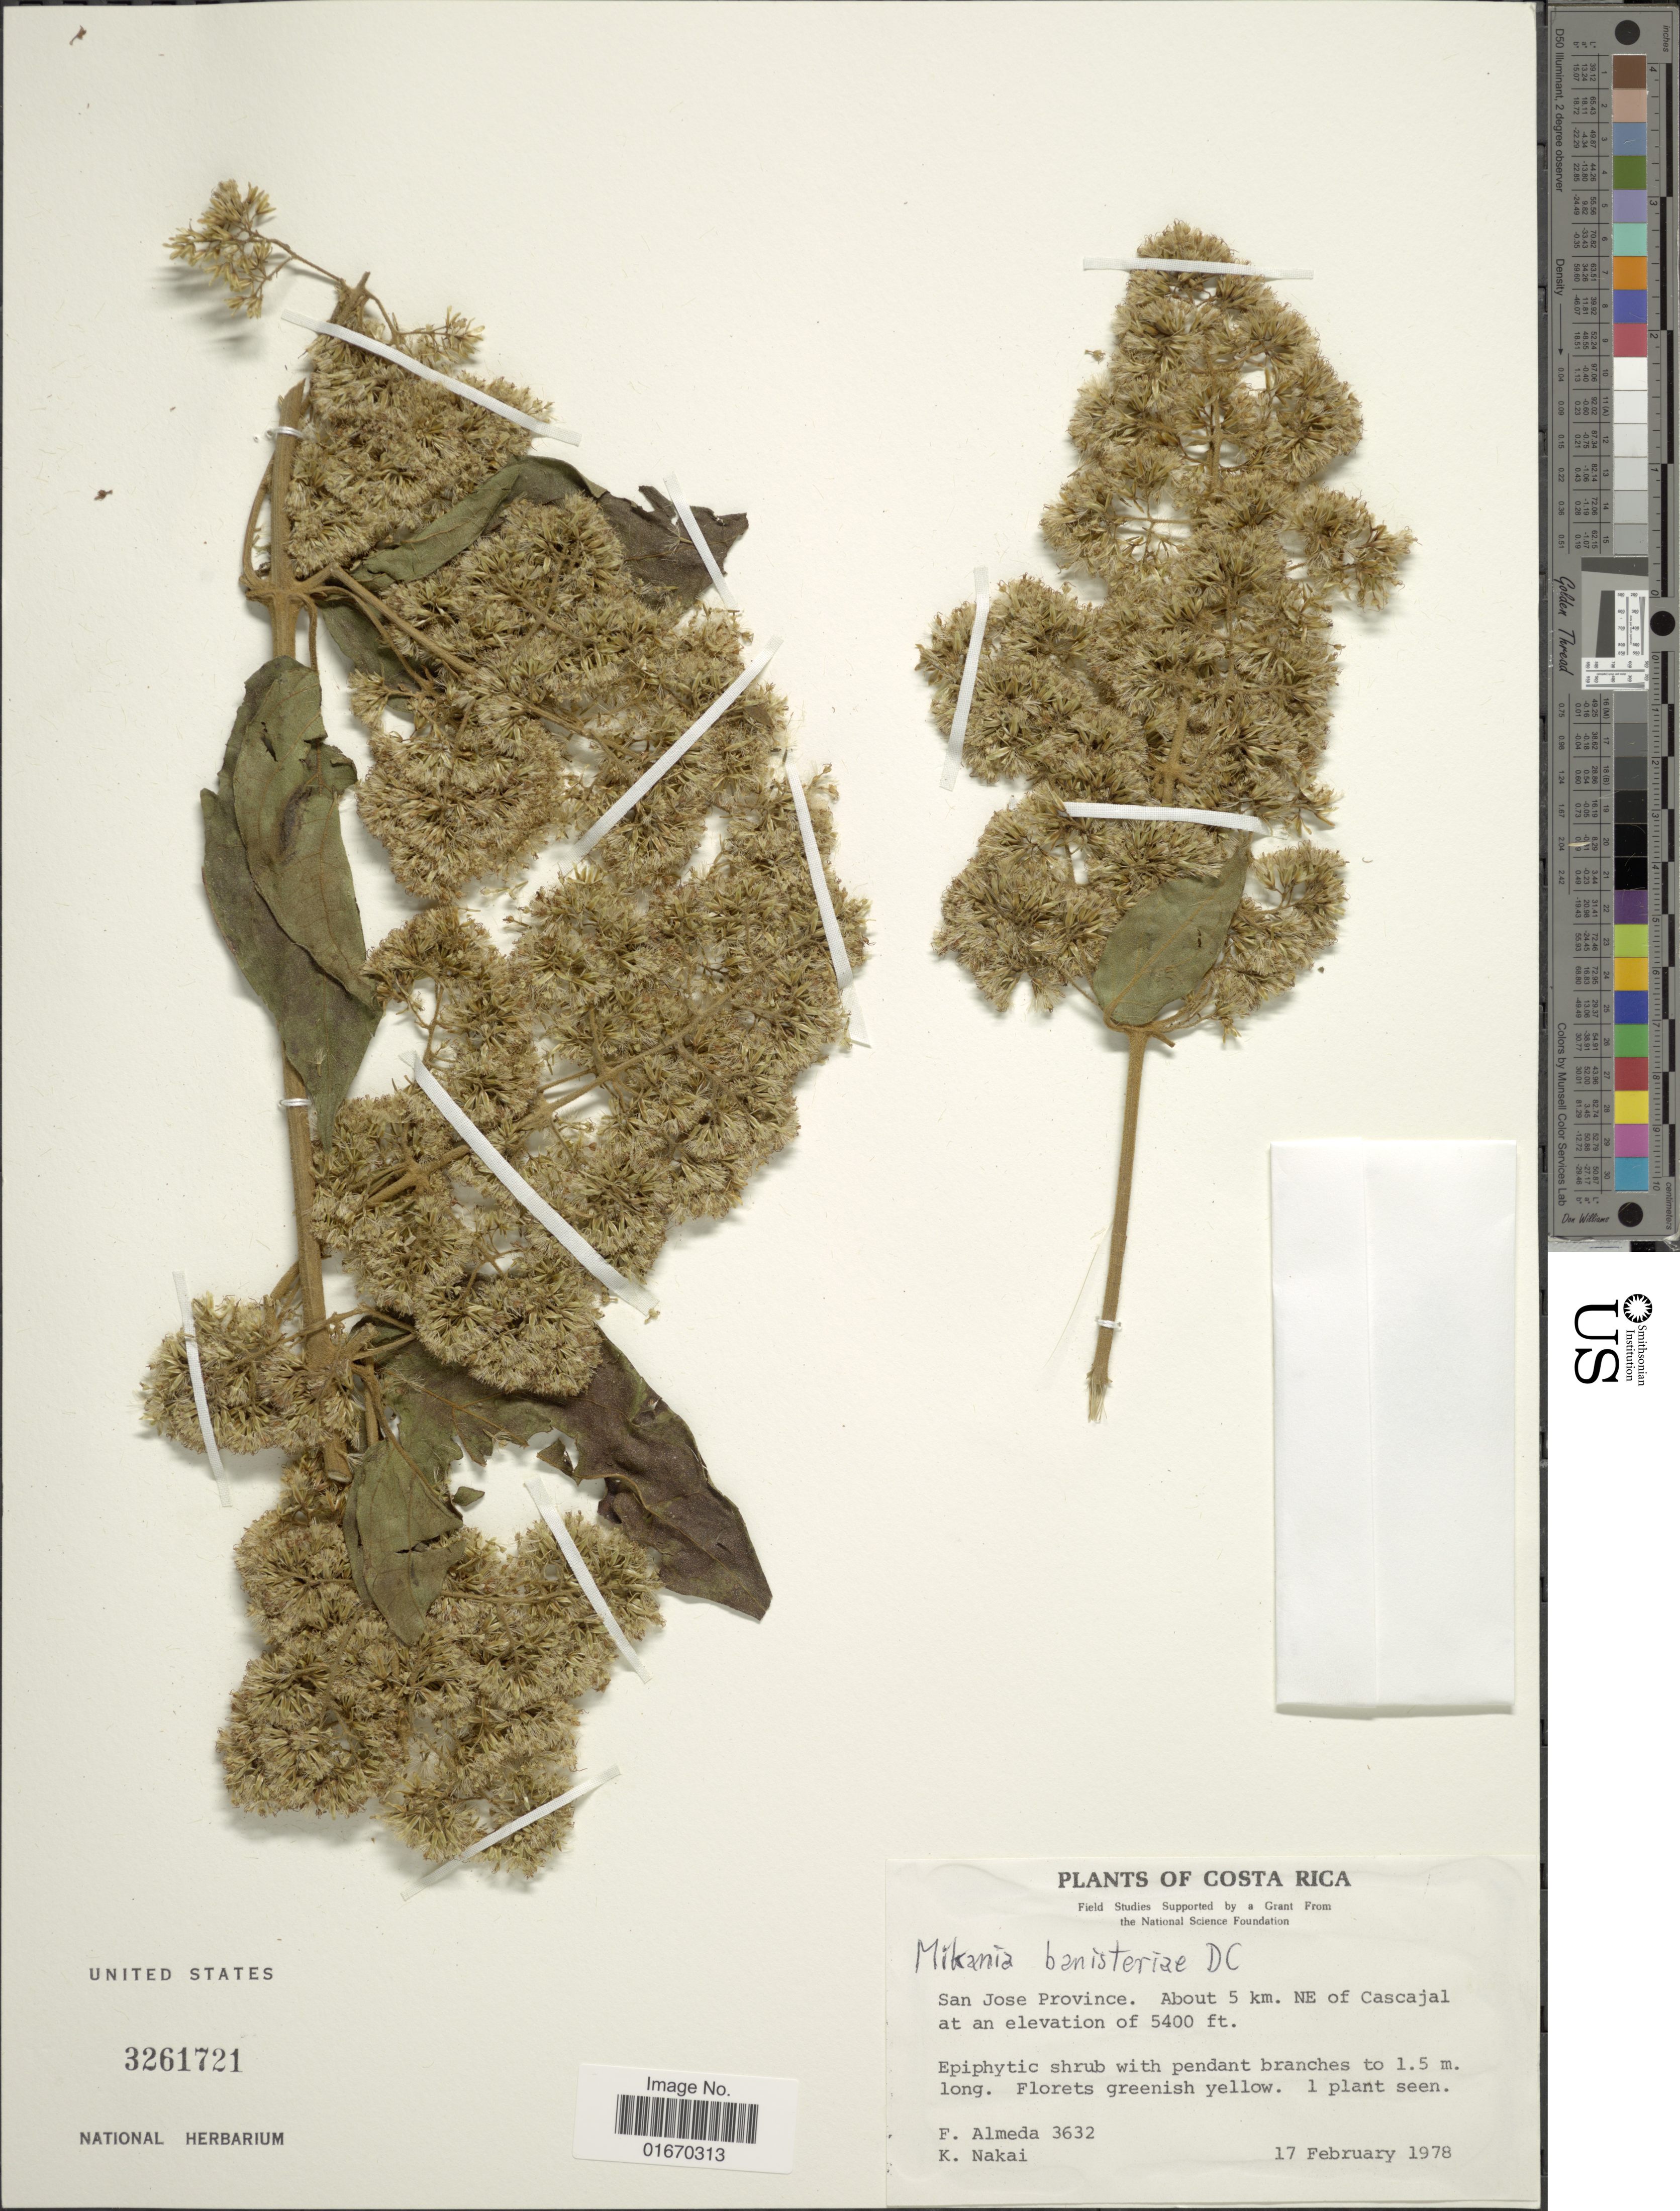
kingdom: Plantae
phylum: Tracheophyta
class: Magnoliopsida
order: Asterales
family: Asteraceae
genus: Mikania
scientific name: Mikania banisteriae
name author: DC.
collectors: F. Almeda & K. M. Nakai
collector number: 3632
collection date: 1978-02-17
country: Costa Rica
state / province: San José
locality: About 5 km NE of Cascajal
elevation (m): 1646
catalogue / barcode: US 3261721